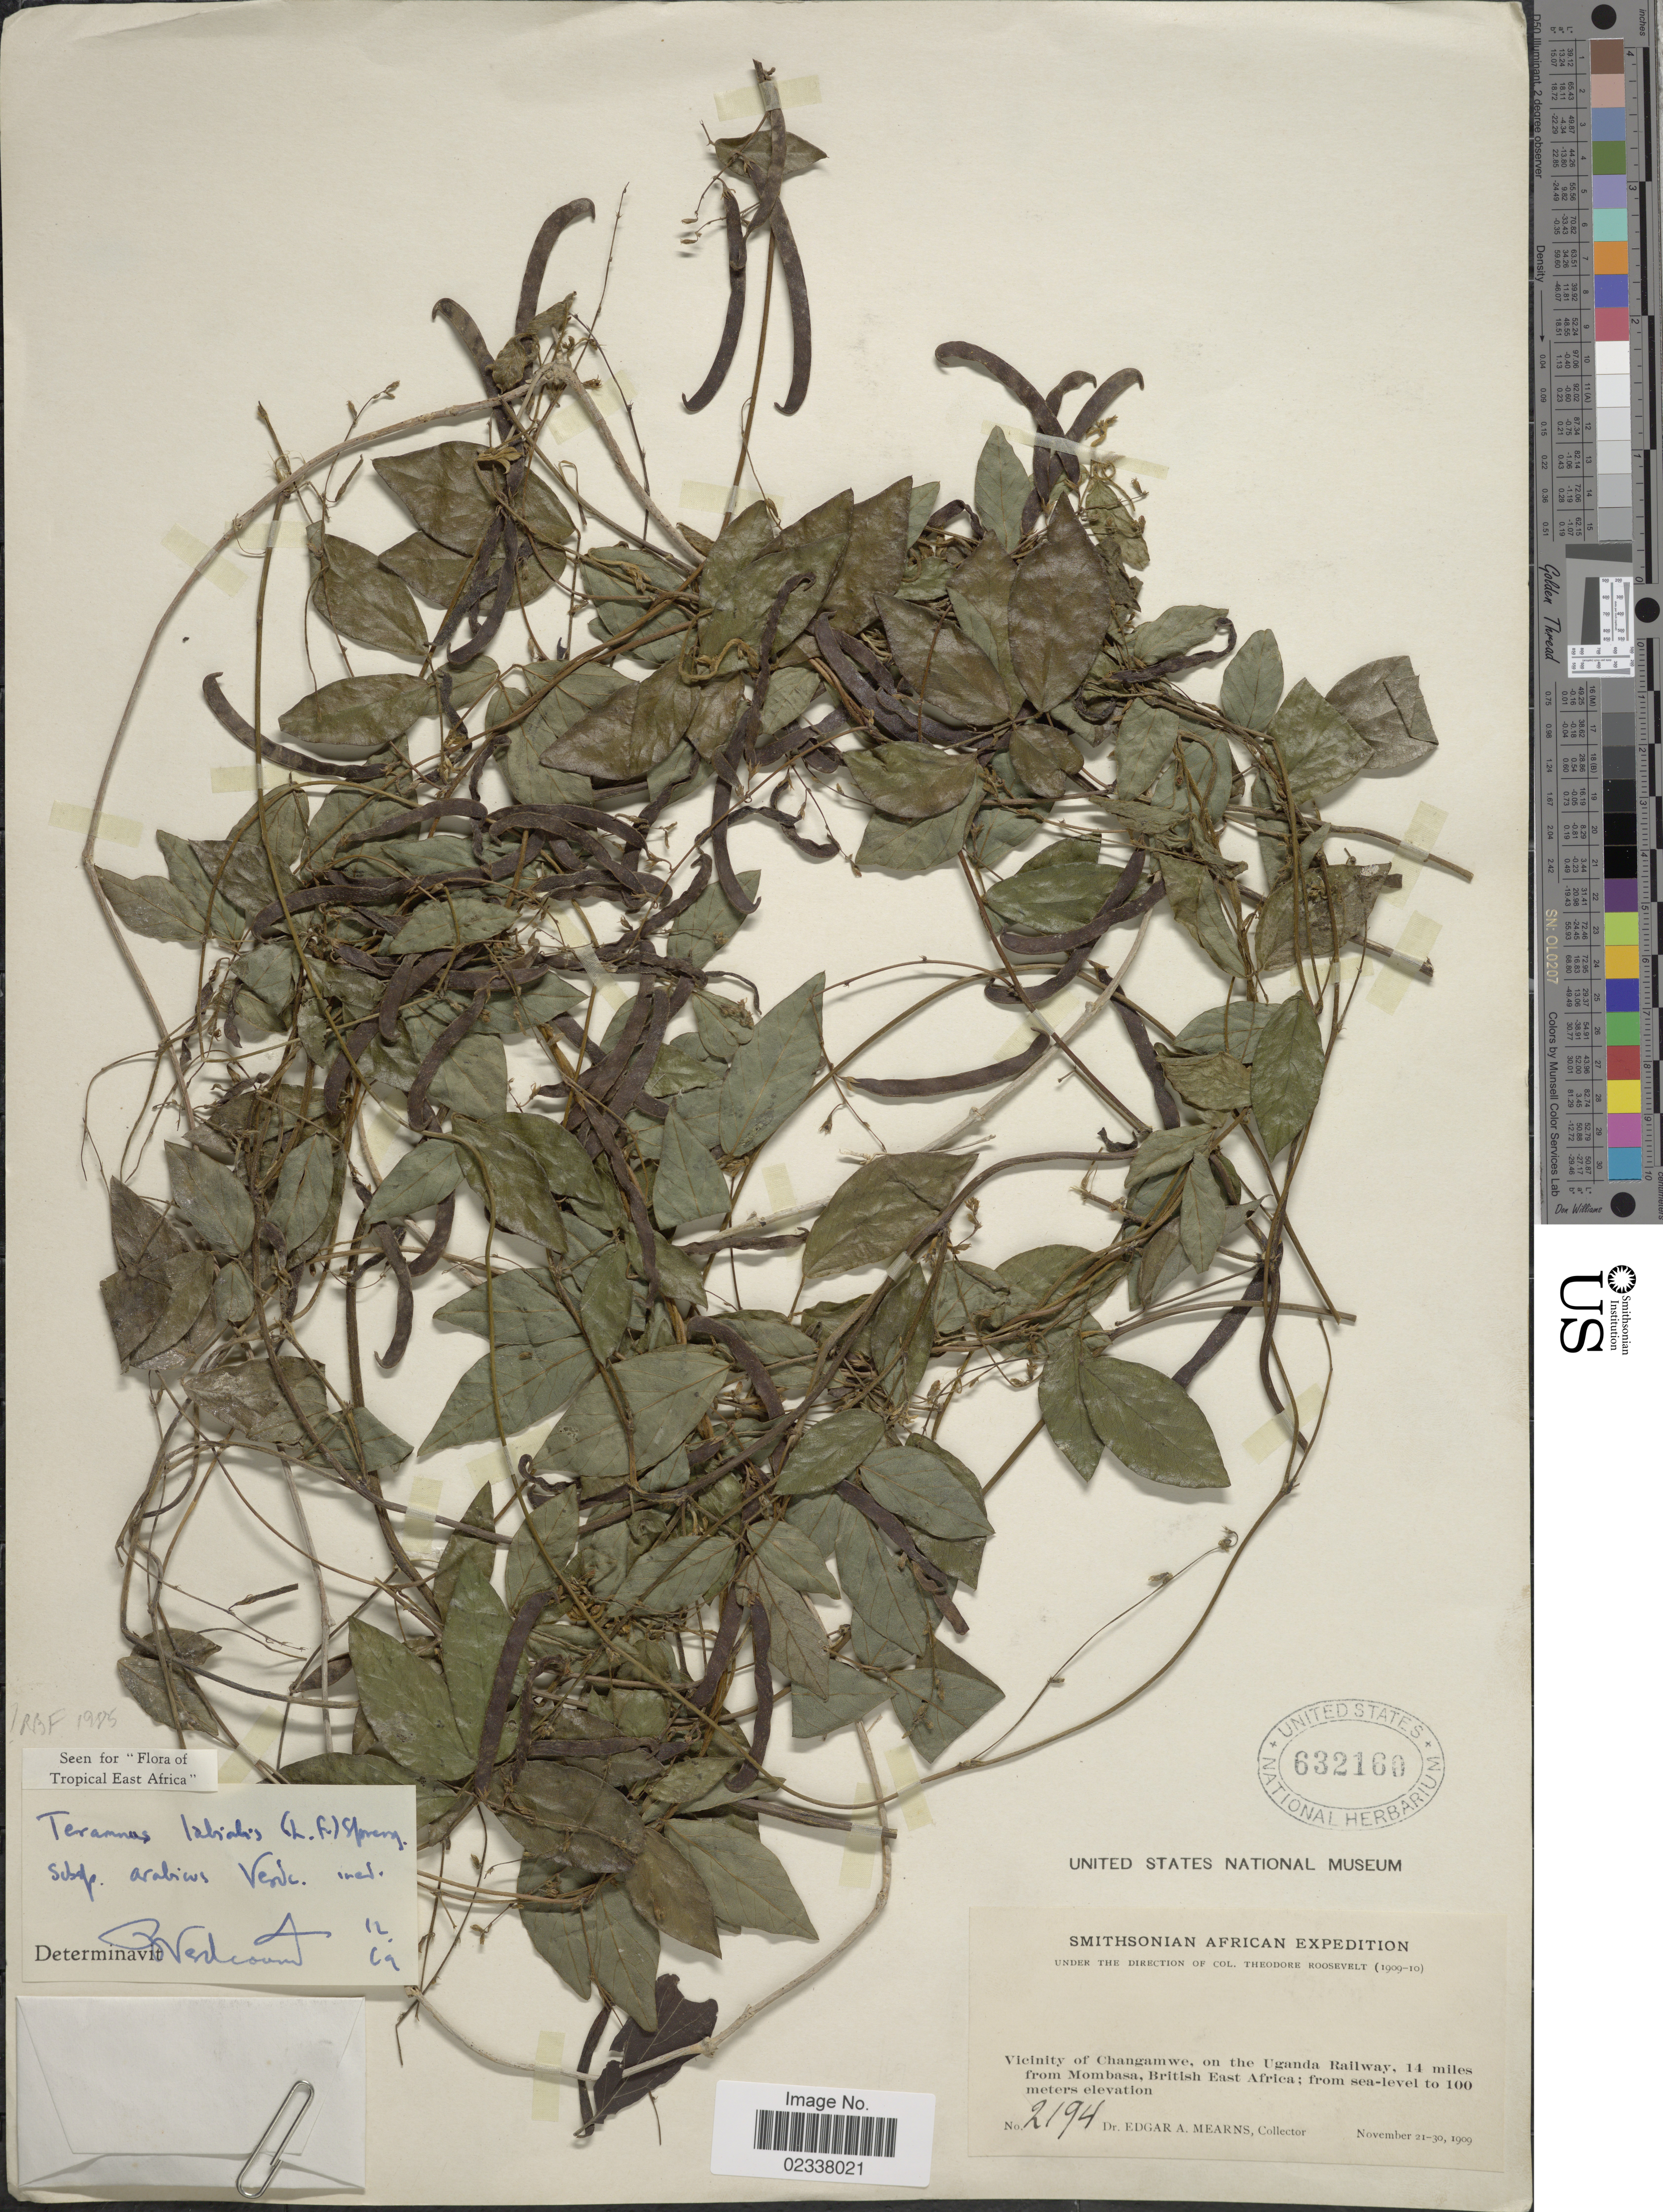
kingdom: Plantae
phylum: Tracheophyta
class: Magnoliopsida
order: Fabales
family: Fabaceae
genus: Teramnus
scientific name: Teramnus labialis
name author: (L. f.) Spreng.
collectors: E. A. Mearns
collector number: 2194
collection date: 1909-11-21/1909-11-30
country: Uganda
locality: Vicinity of Changamwe, on the Uganda Railway, 14 miles from Mombasa, British East Africa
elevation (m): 0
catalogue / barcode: US 632160